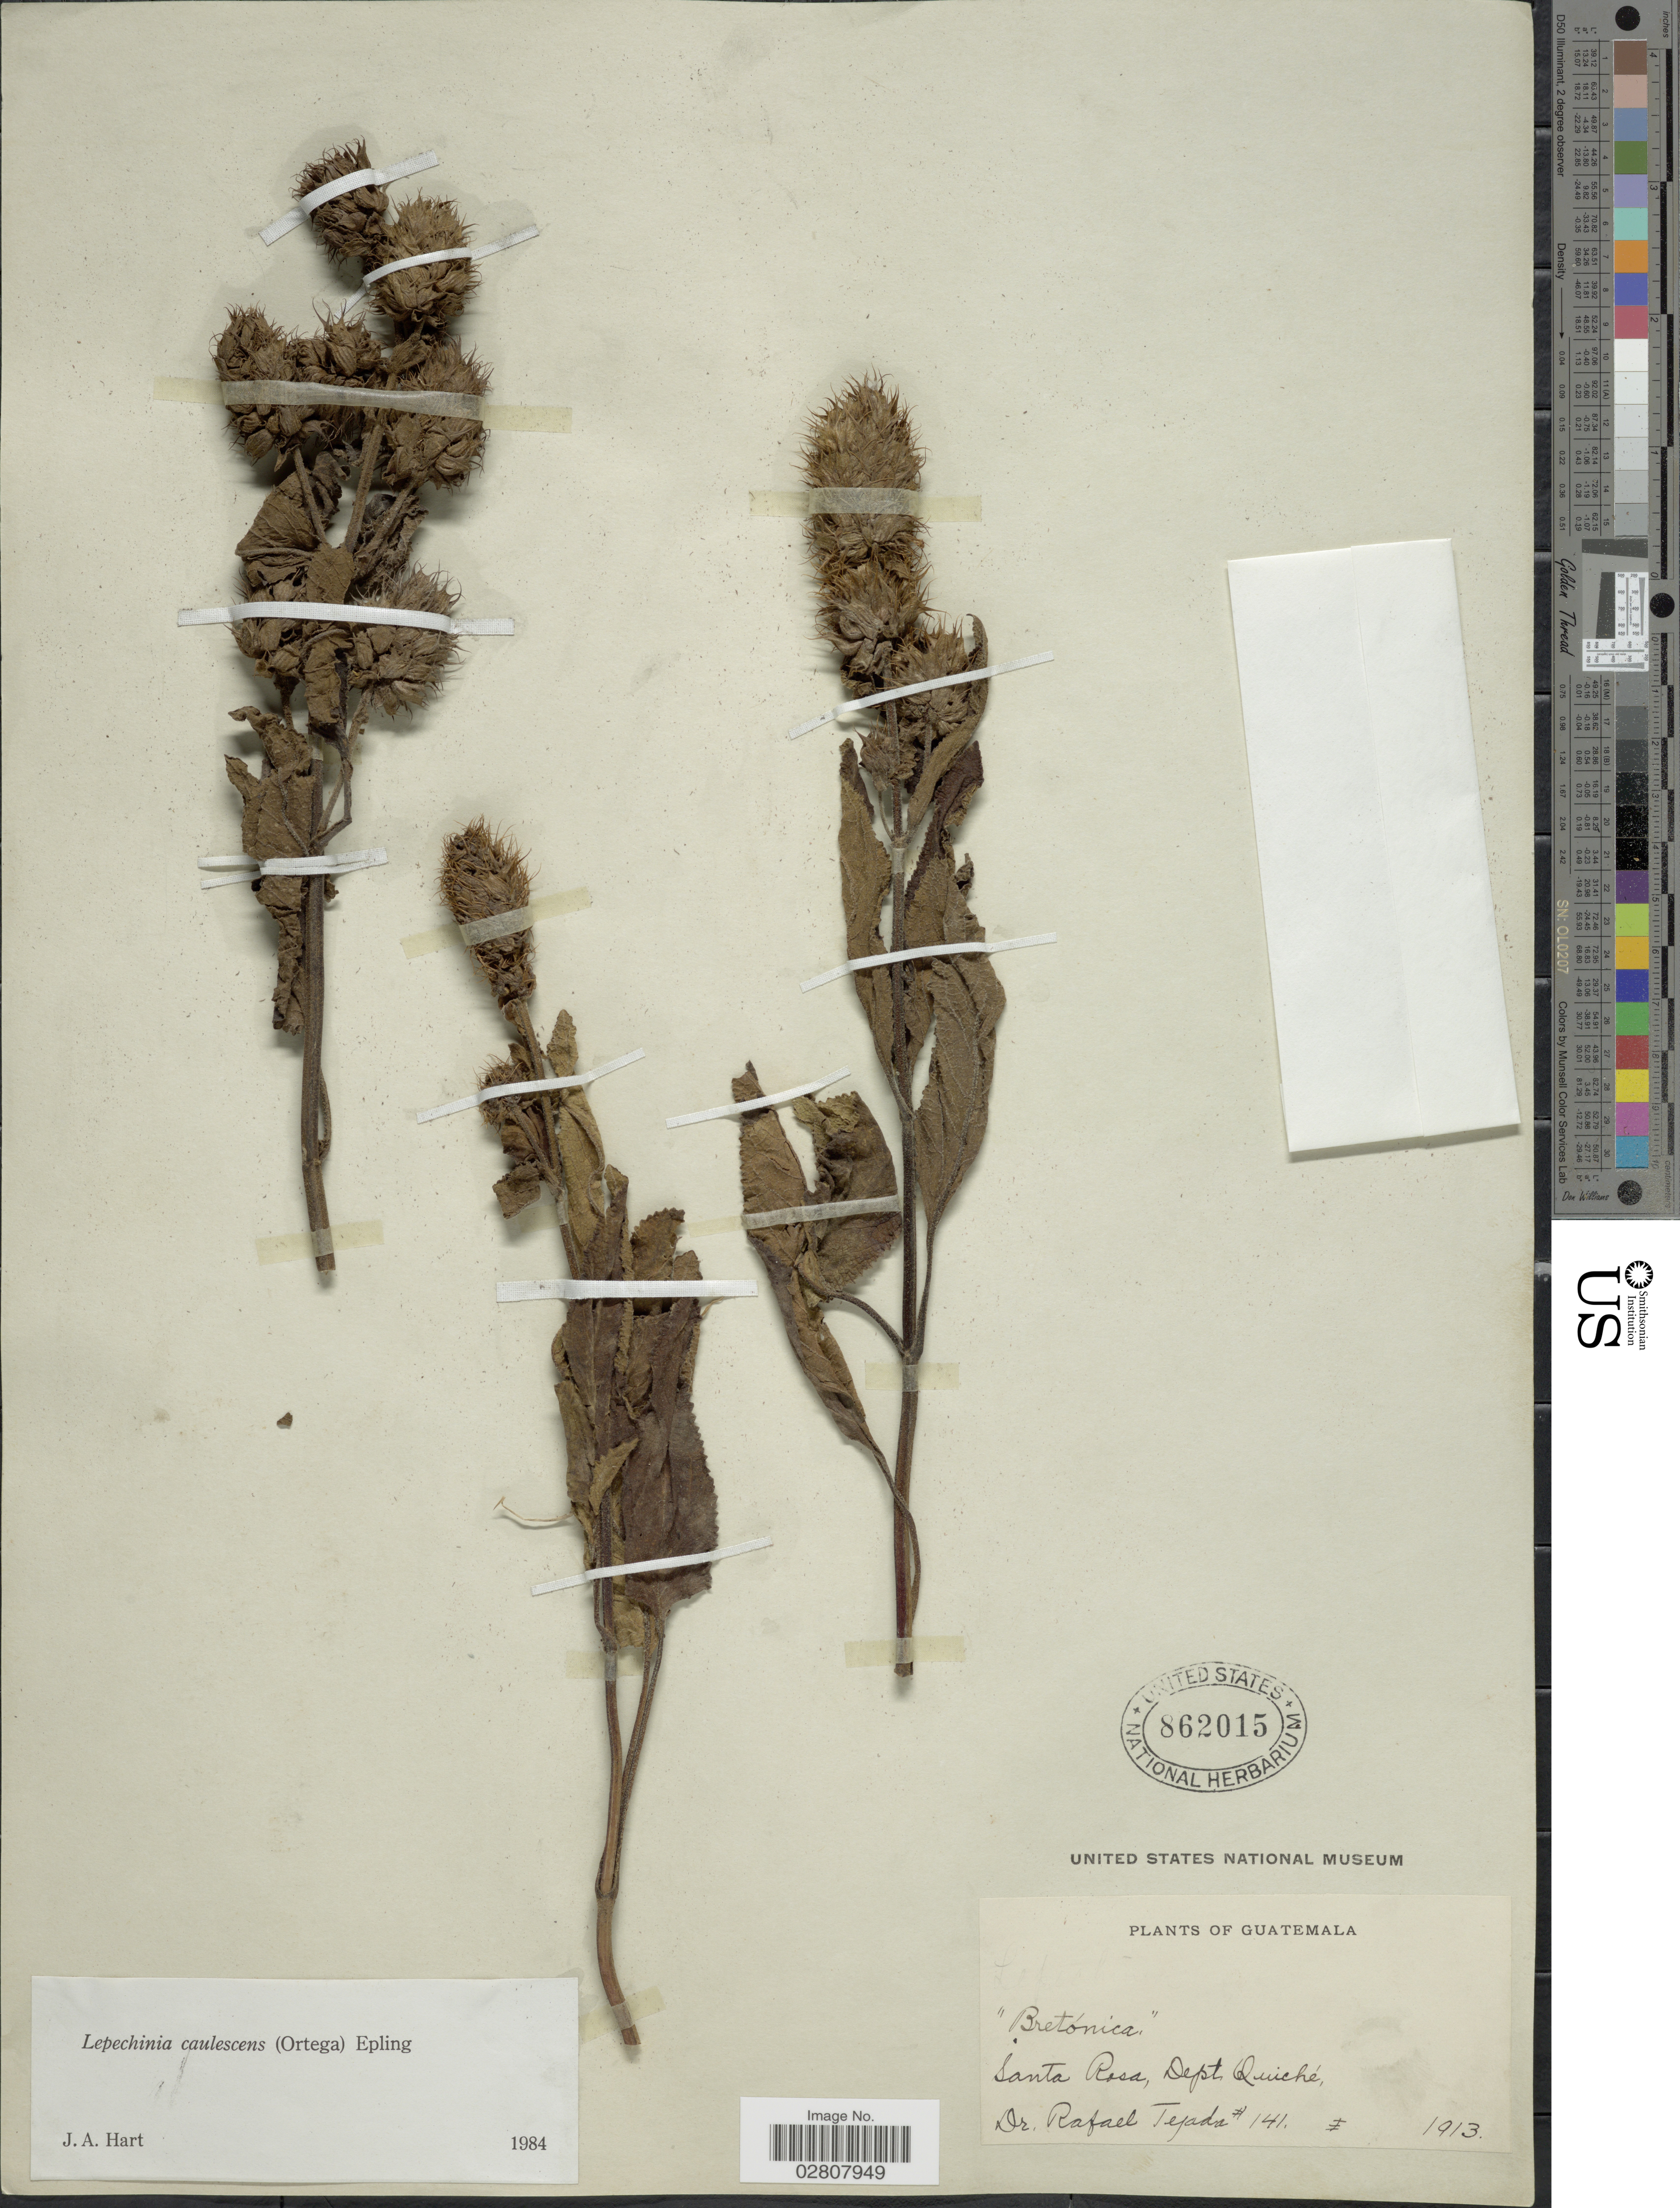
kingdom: Plantae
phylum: Tracheophyta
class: Magnoliopsida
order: Lamiales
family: Lamiaceae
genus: Lepechinia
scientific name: Lepechinia caulescens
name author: (Ortega) Epling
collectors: R. Tejada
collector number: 141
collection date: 1913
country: Guatemala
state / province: El Quiché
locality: Santa Rosa, Dept. Quiché.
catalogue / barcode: US 862015